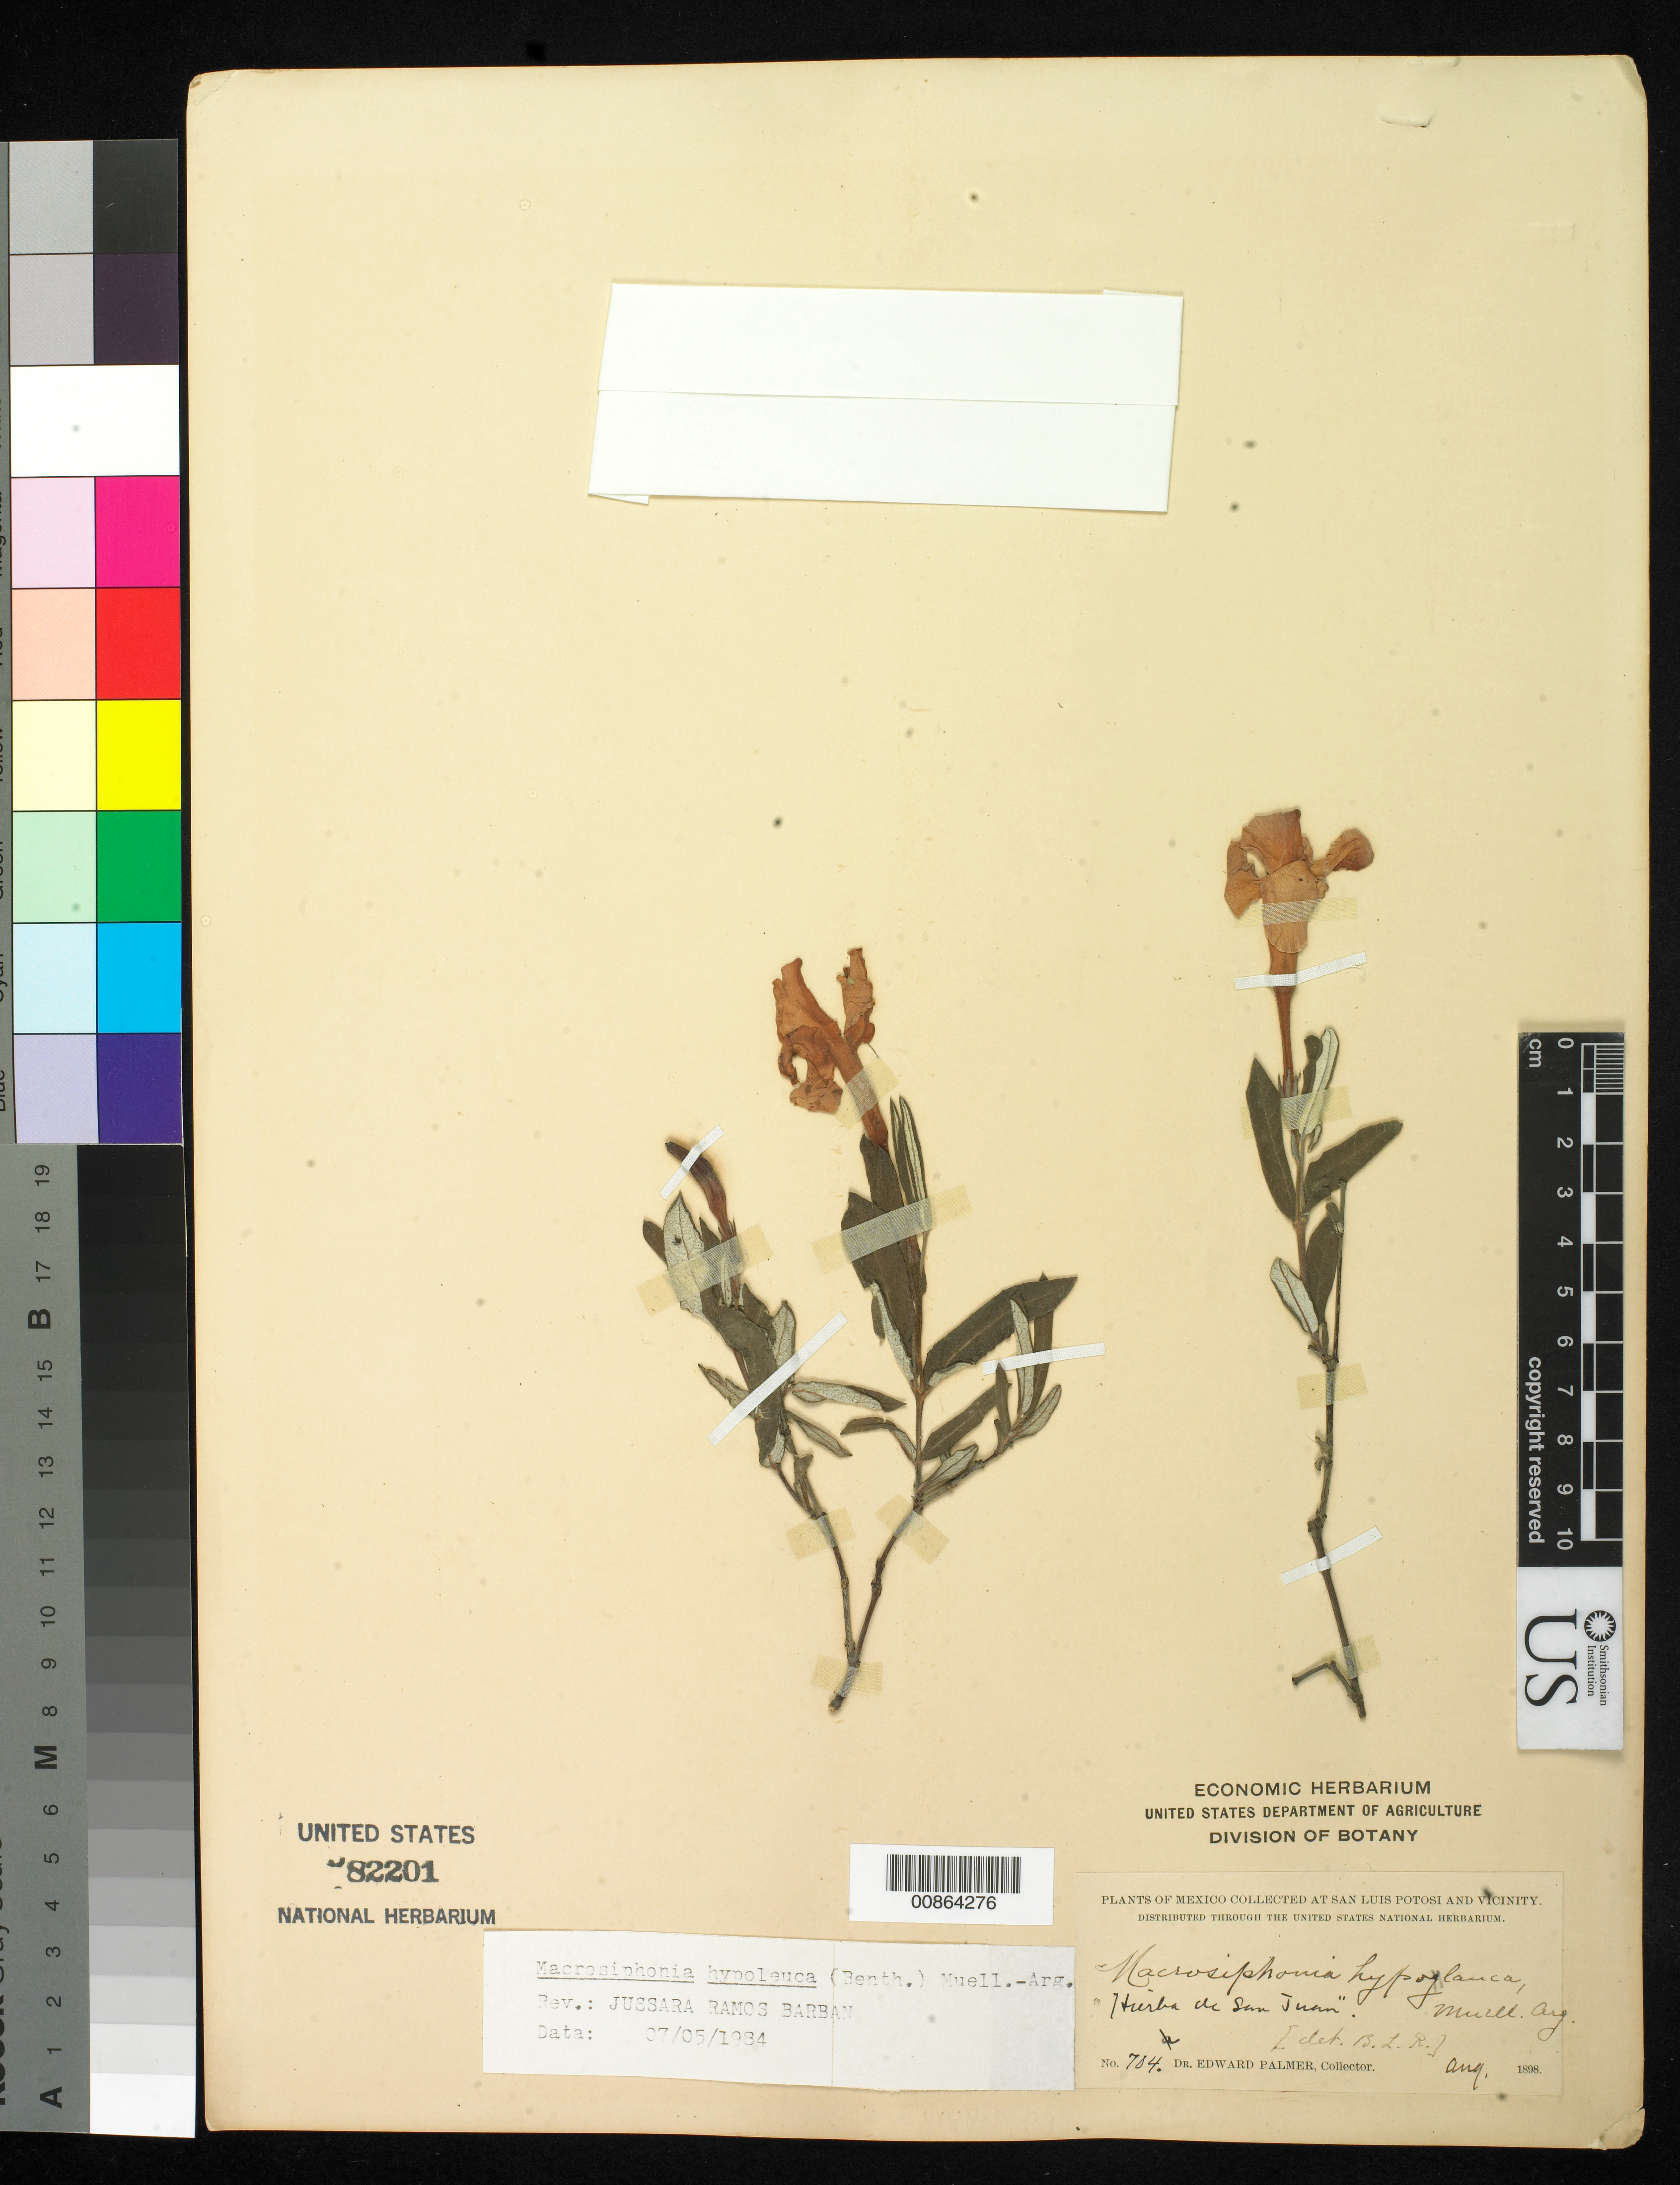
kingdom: Plantae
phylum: Tracheophyta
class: Magnoliopsida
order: Gentianales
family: Apocynaceae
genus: Macrosiphonia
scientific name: Macrosiphonia hypoleuca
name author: (Benth.) Müll. Arg.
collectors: E. Palmer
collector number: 704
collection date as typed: Aug 1898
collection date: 1898-08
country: Mexico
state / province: San Luis Potosí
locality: San Luis Potosí and vicinity.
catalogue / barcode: US 82201